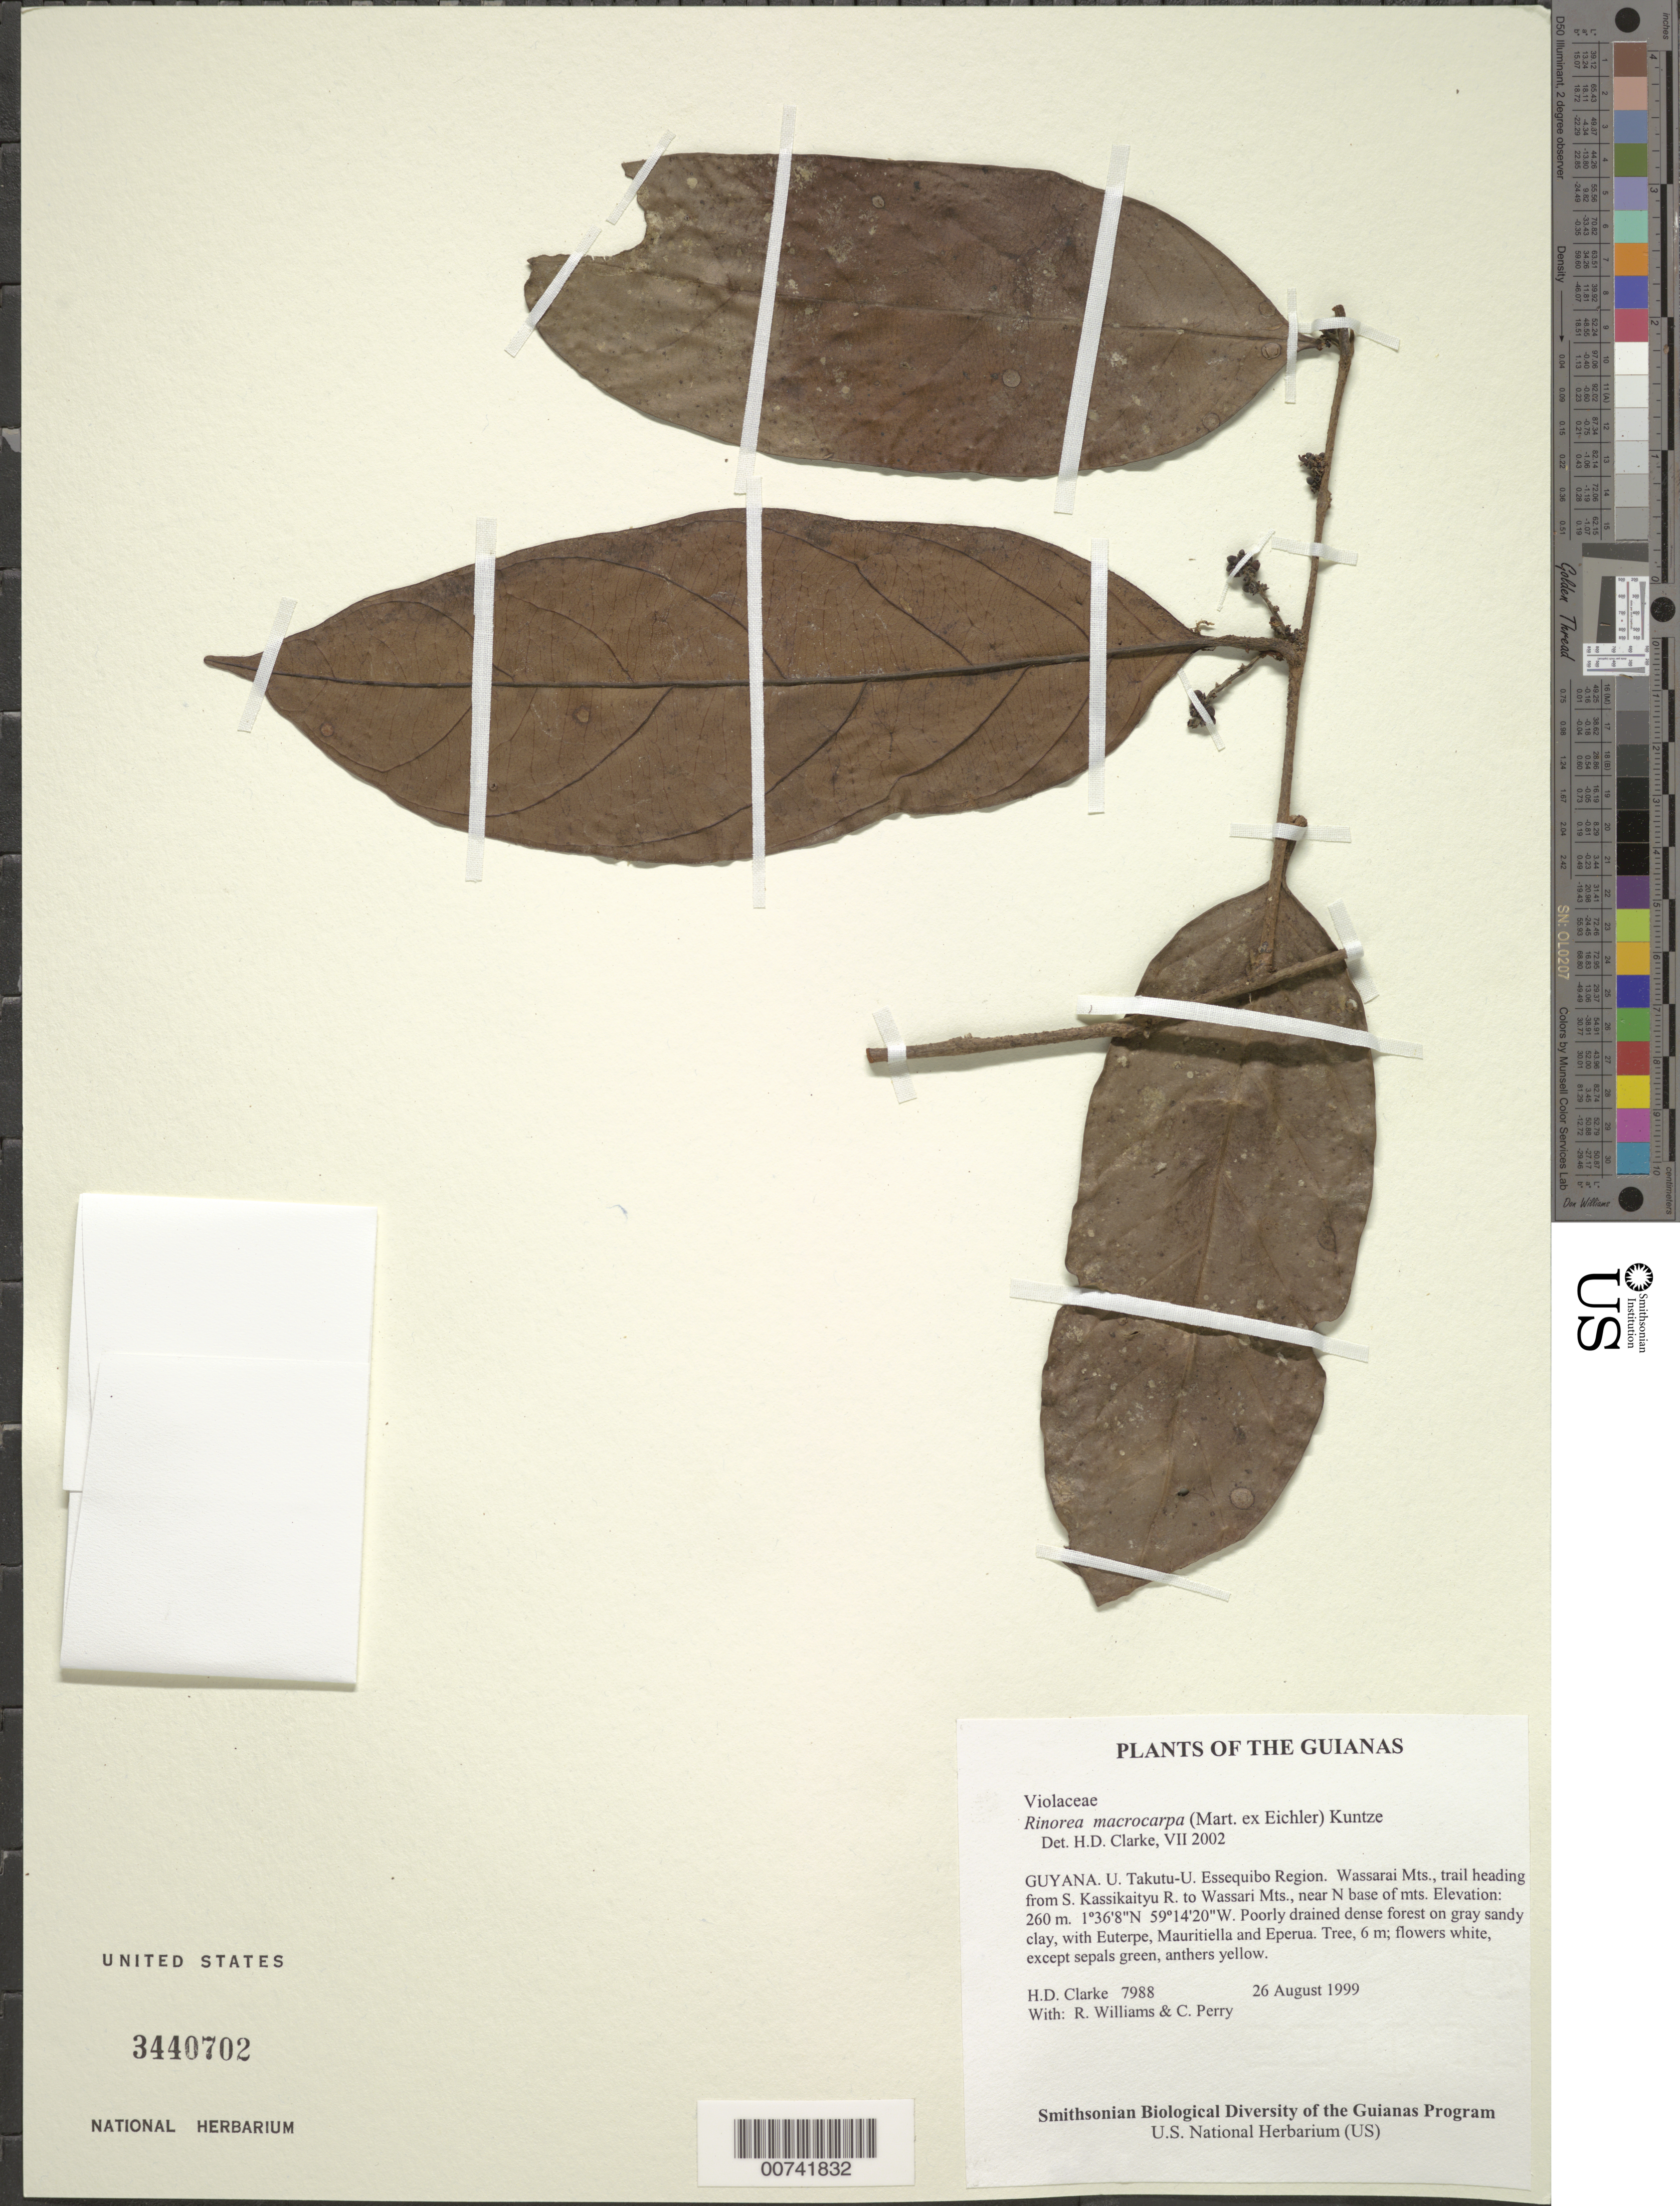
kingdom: Plantae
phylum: Tracheophyta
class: Magnoliopsida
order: Malpighiales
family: Violaceae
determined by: Hoyos-Gomez, S. E.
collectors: H. D. Clarke, R. Williams & C. Perry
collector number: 7988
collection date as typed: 26 August 1999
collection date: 1999-08-26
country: Guyana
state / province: U. Takutu-U. Essequibo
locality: Wassarai Mts., trail heading from S. Kassikaityu R. to Wassari Mts., near N. base of mts.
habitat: Poorly drained dense forest on gray sandy clay, with Euterpe, Mauritiella and Eperua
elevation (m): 260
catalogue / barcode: US 3440702